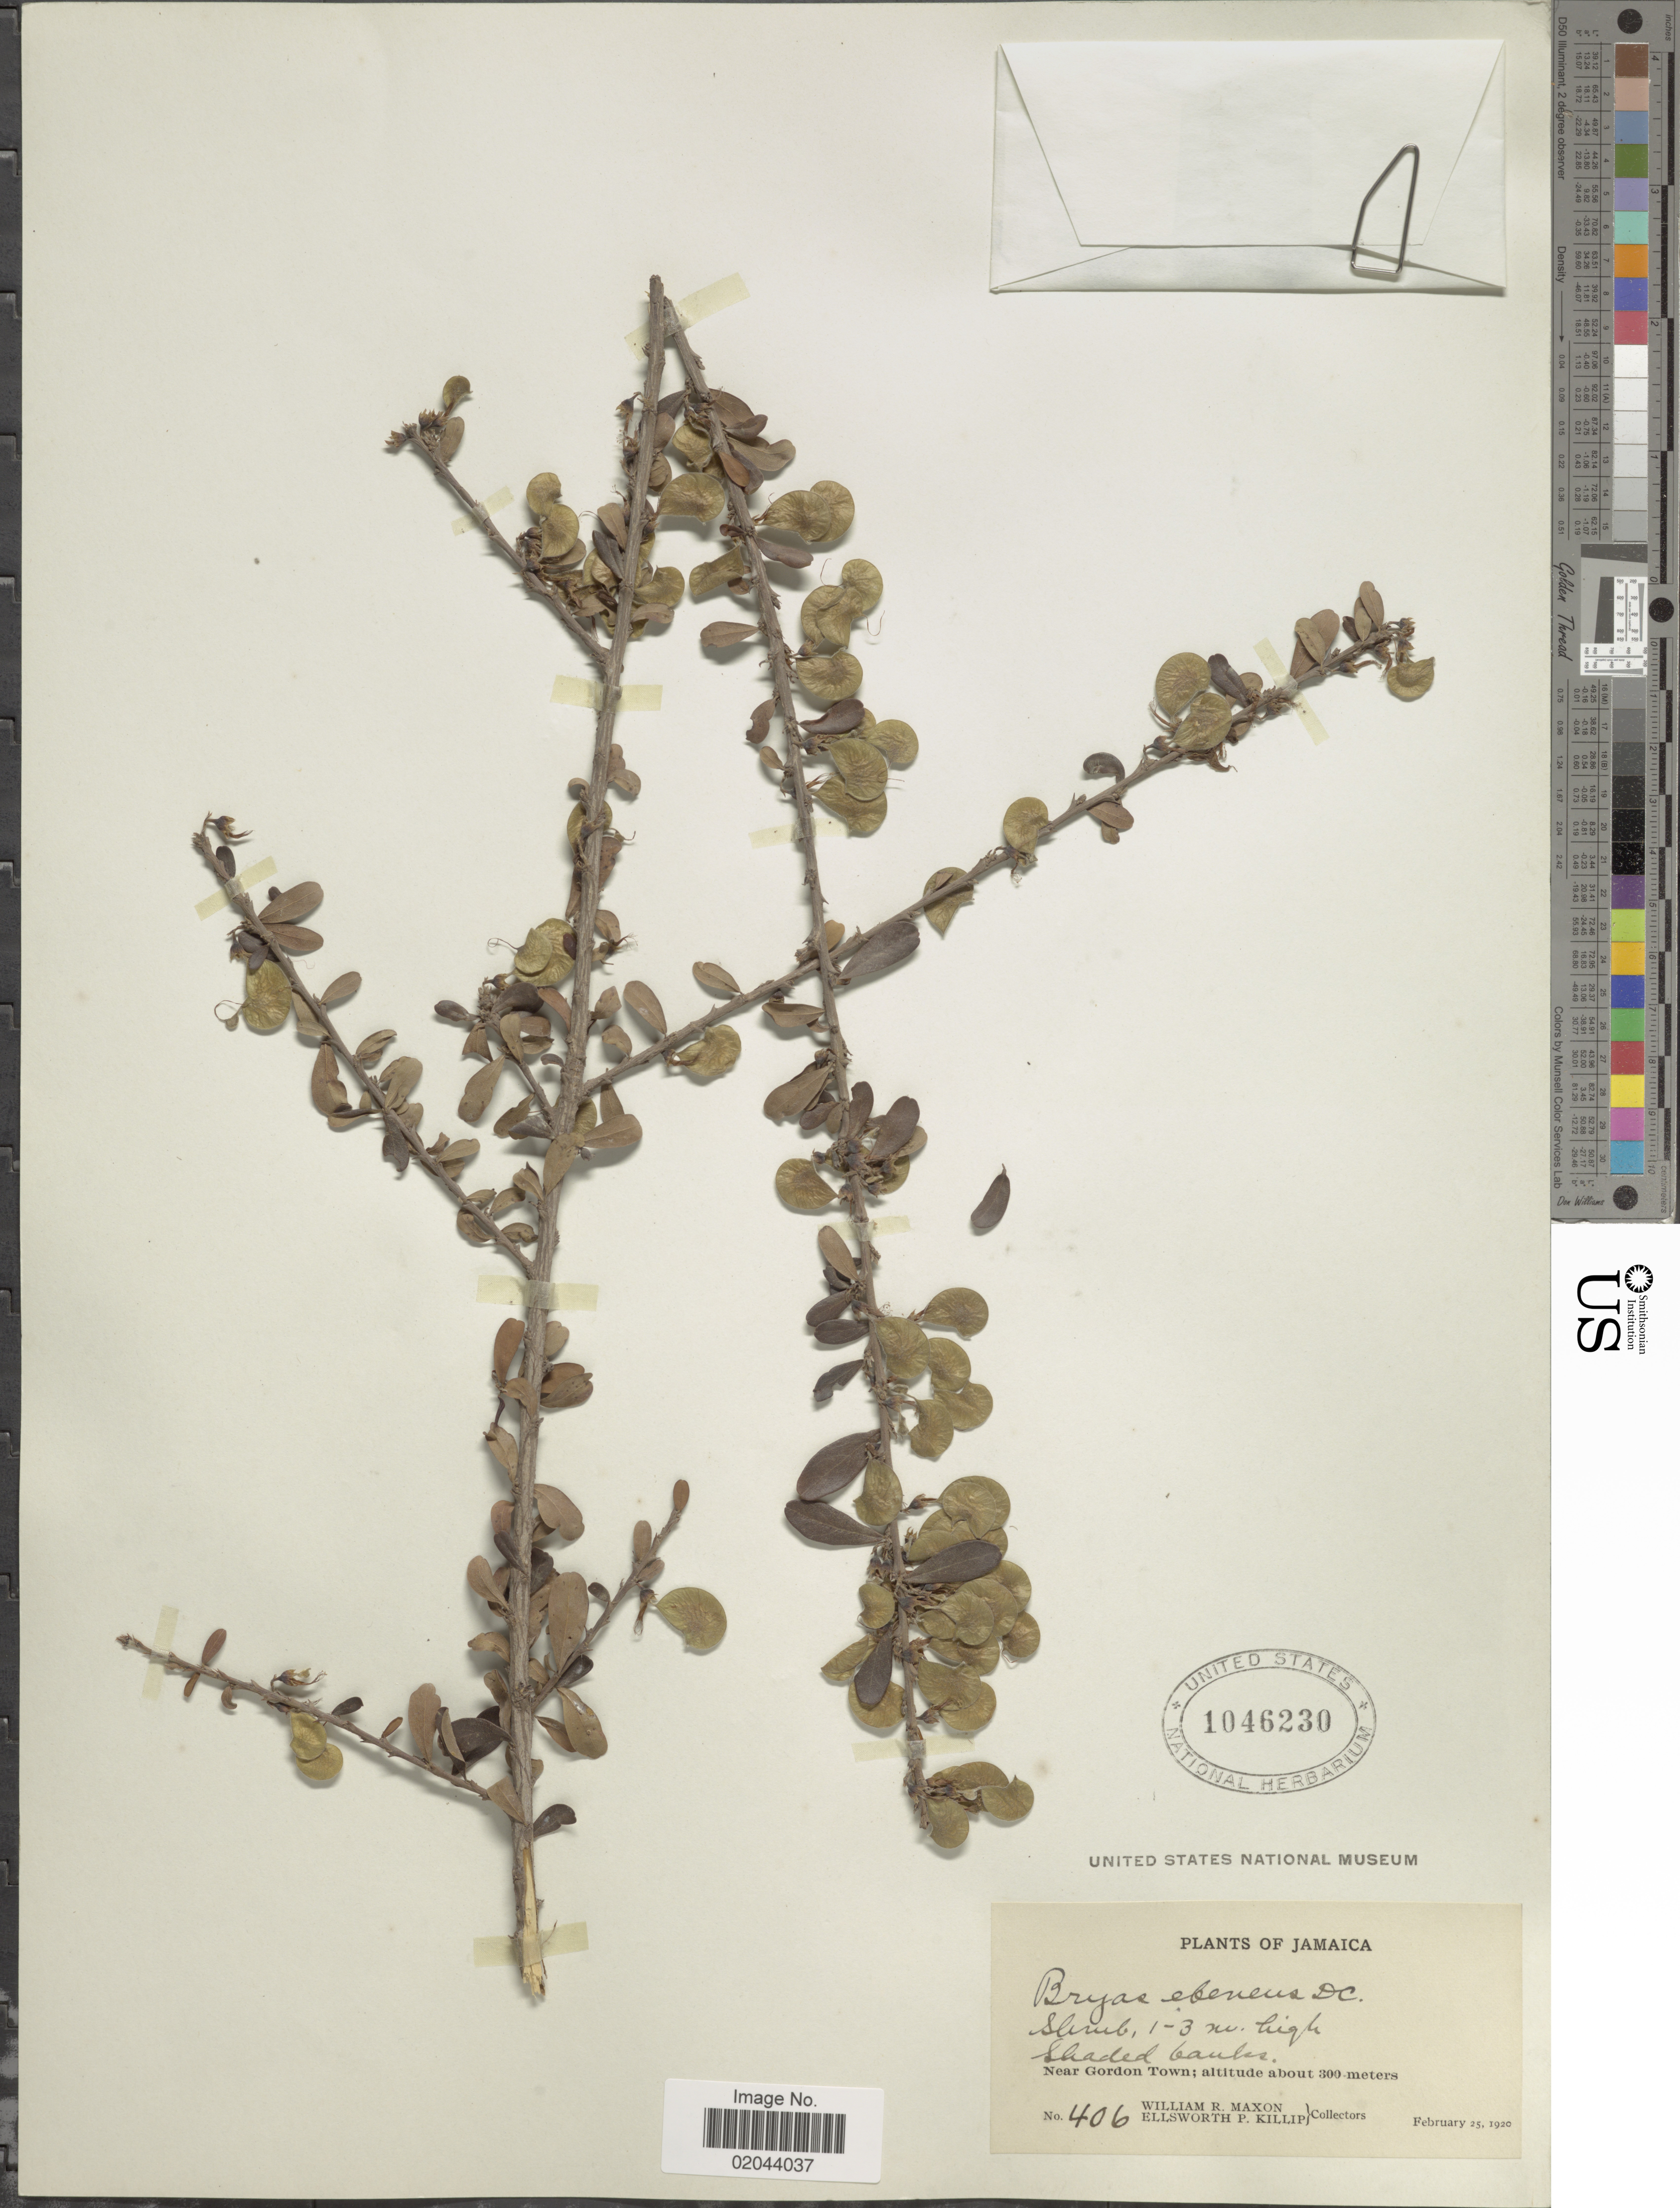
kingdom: Plantae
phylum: Tracheophyta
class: Magnoliopsida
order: Fabales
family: Fabaceae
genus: Brya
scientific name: Brya ebenus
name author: (L.) DC.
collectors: W. R. Maxon & E. P. Killip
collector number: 406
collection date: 1920-02-25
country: Jamaica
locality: Near Gordon Town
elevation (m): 300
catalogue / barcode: US 1046230